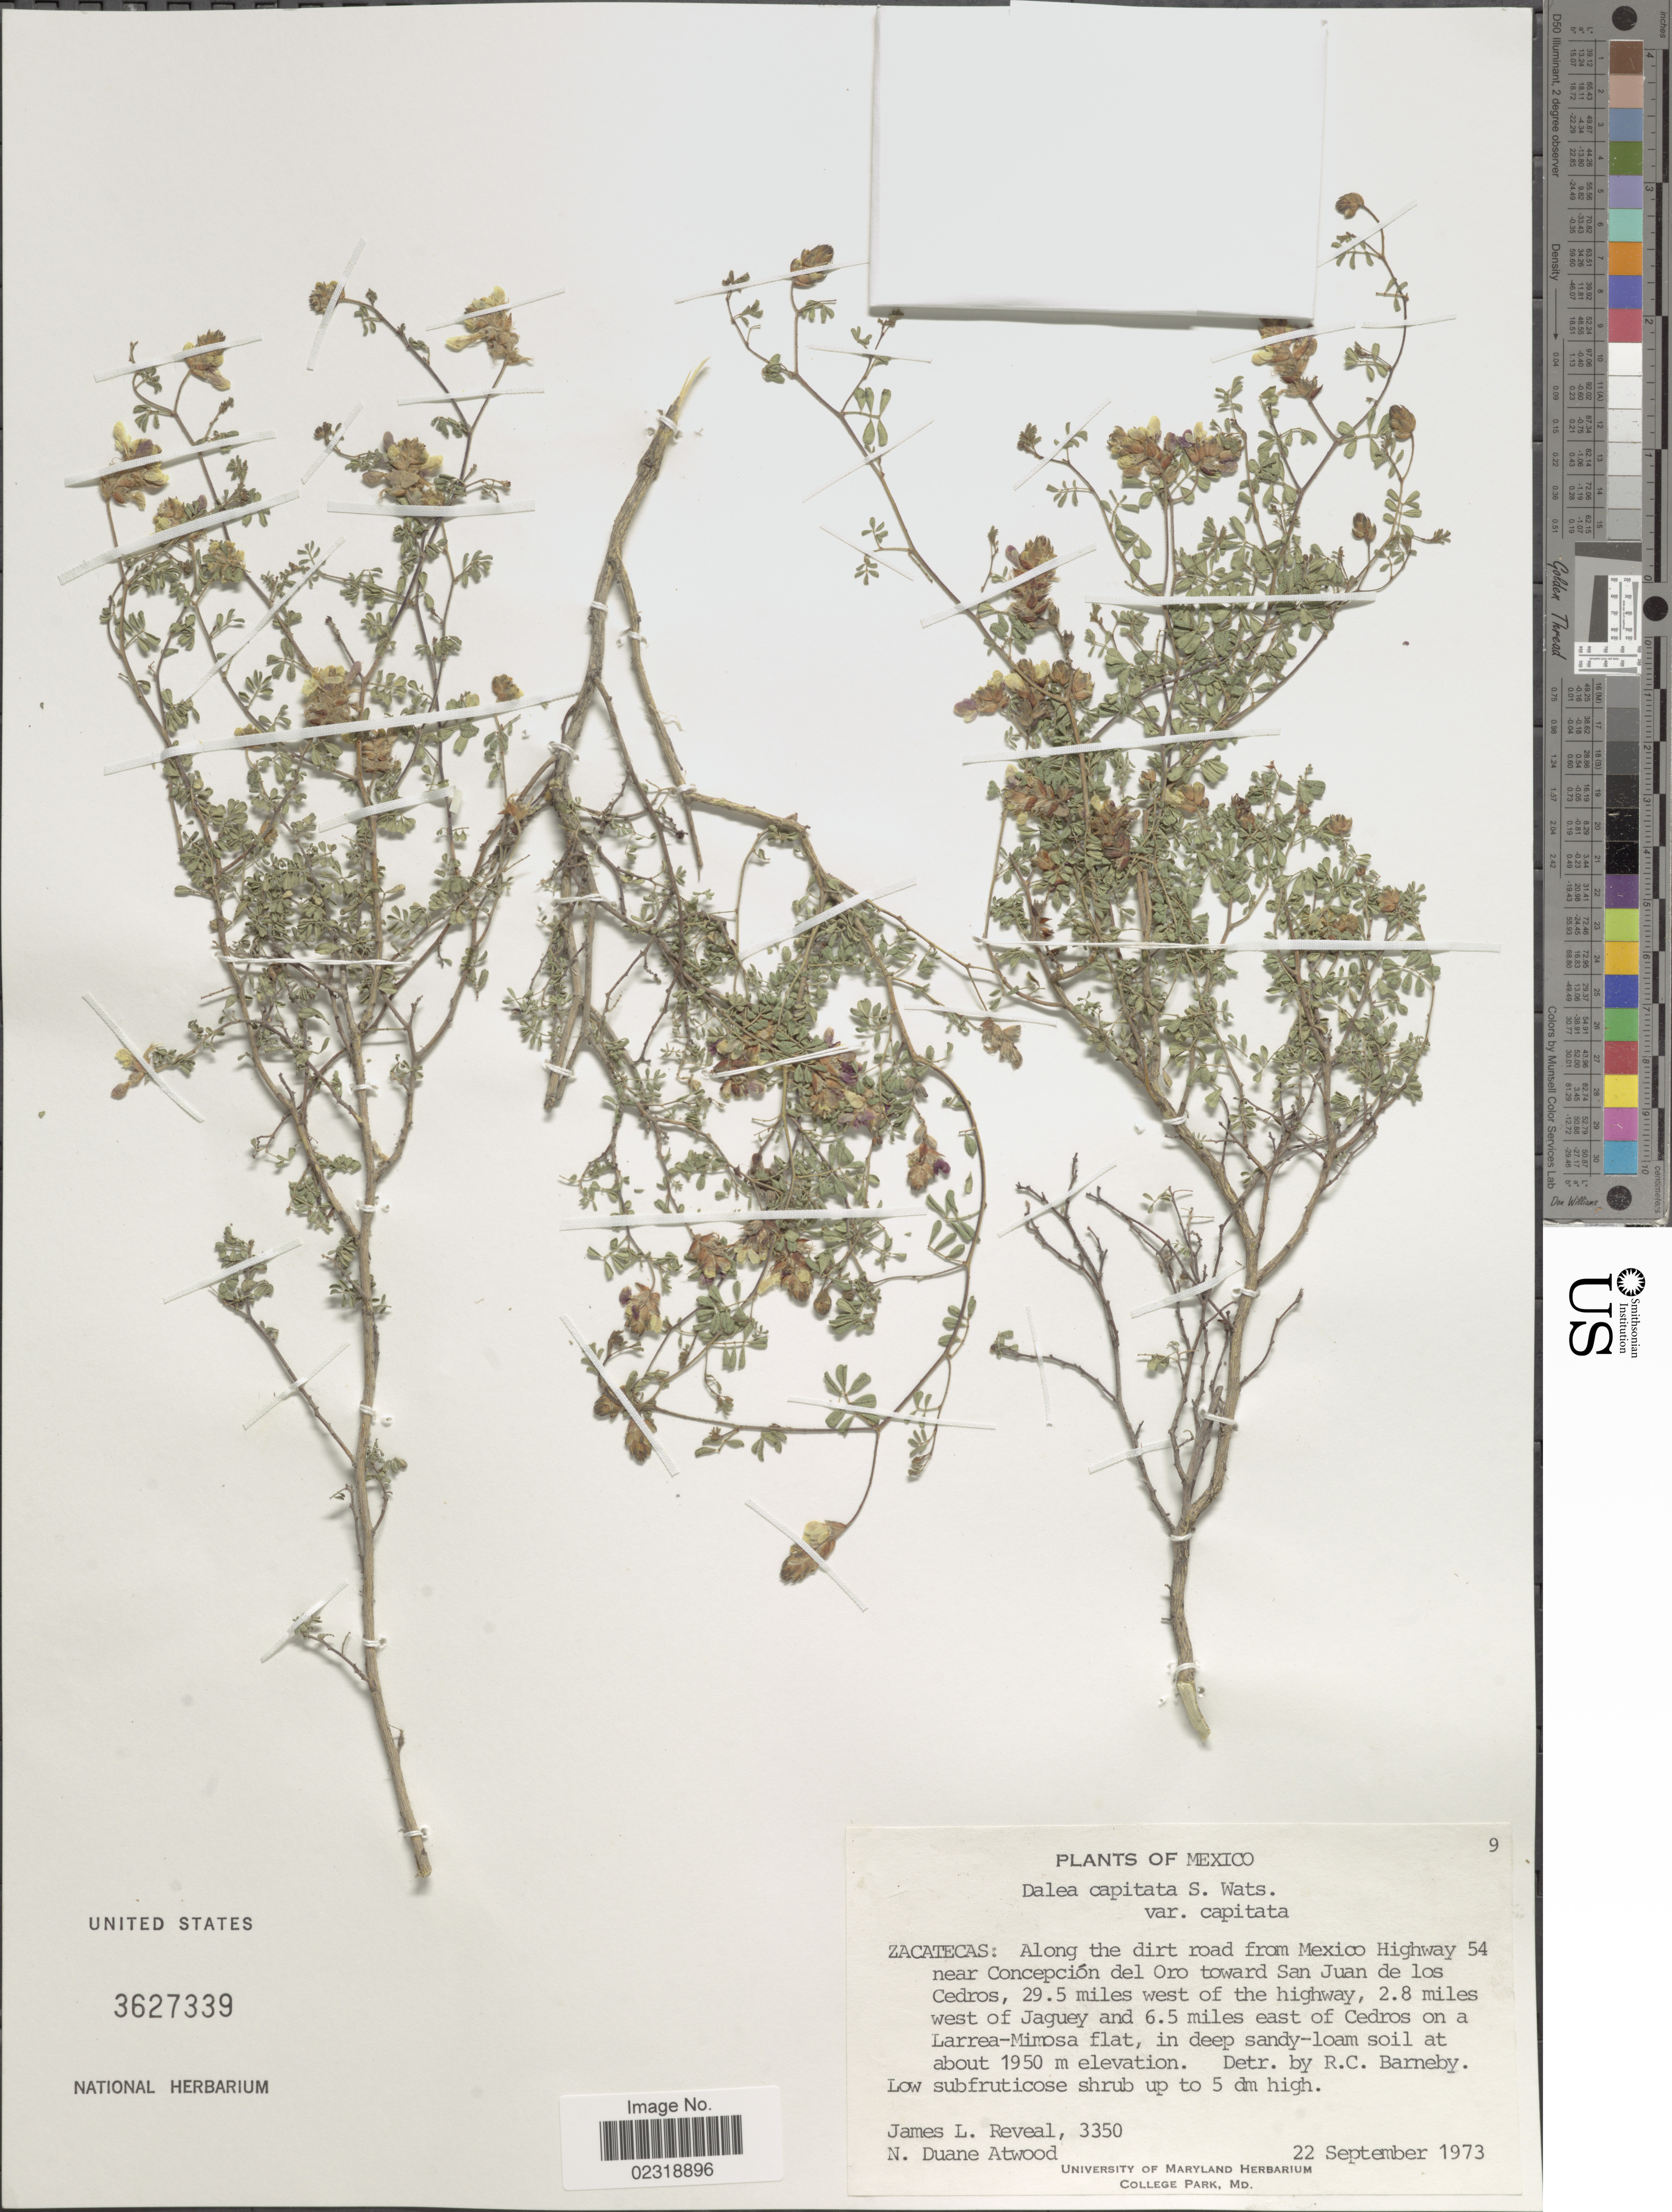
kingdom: Plantae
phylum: Tracheophyta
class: Magnoliopsida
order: Fabales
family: Fabaceae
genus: Dalea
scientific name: Dalea capitata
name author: S. Watson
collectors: J. L. Reveal & N. Atwood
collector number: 3350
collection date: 1973-09-22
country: Mexico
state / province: Zacatecas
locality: Along the firt road from mexico Highway 54 near Concepcion del Oro toward San Juan de los Cedros, 29.5 miles west of the highway, 2.8 miles west of Jaguey and 6.5 miles east of Cedros on a Larrea-Mimosa flat.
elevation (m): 1950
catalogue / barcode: US 3627339